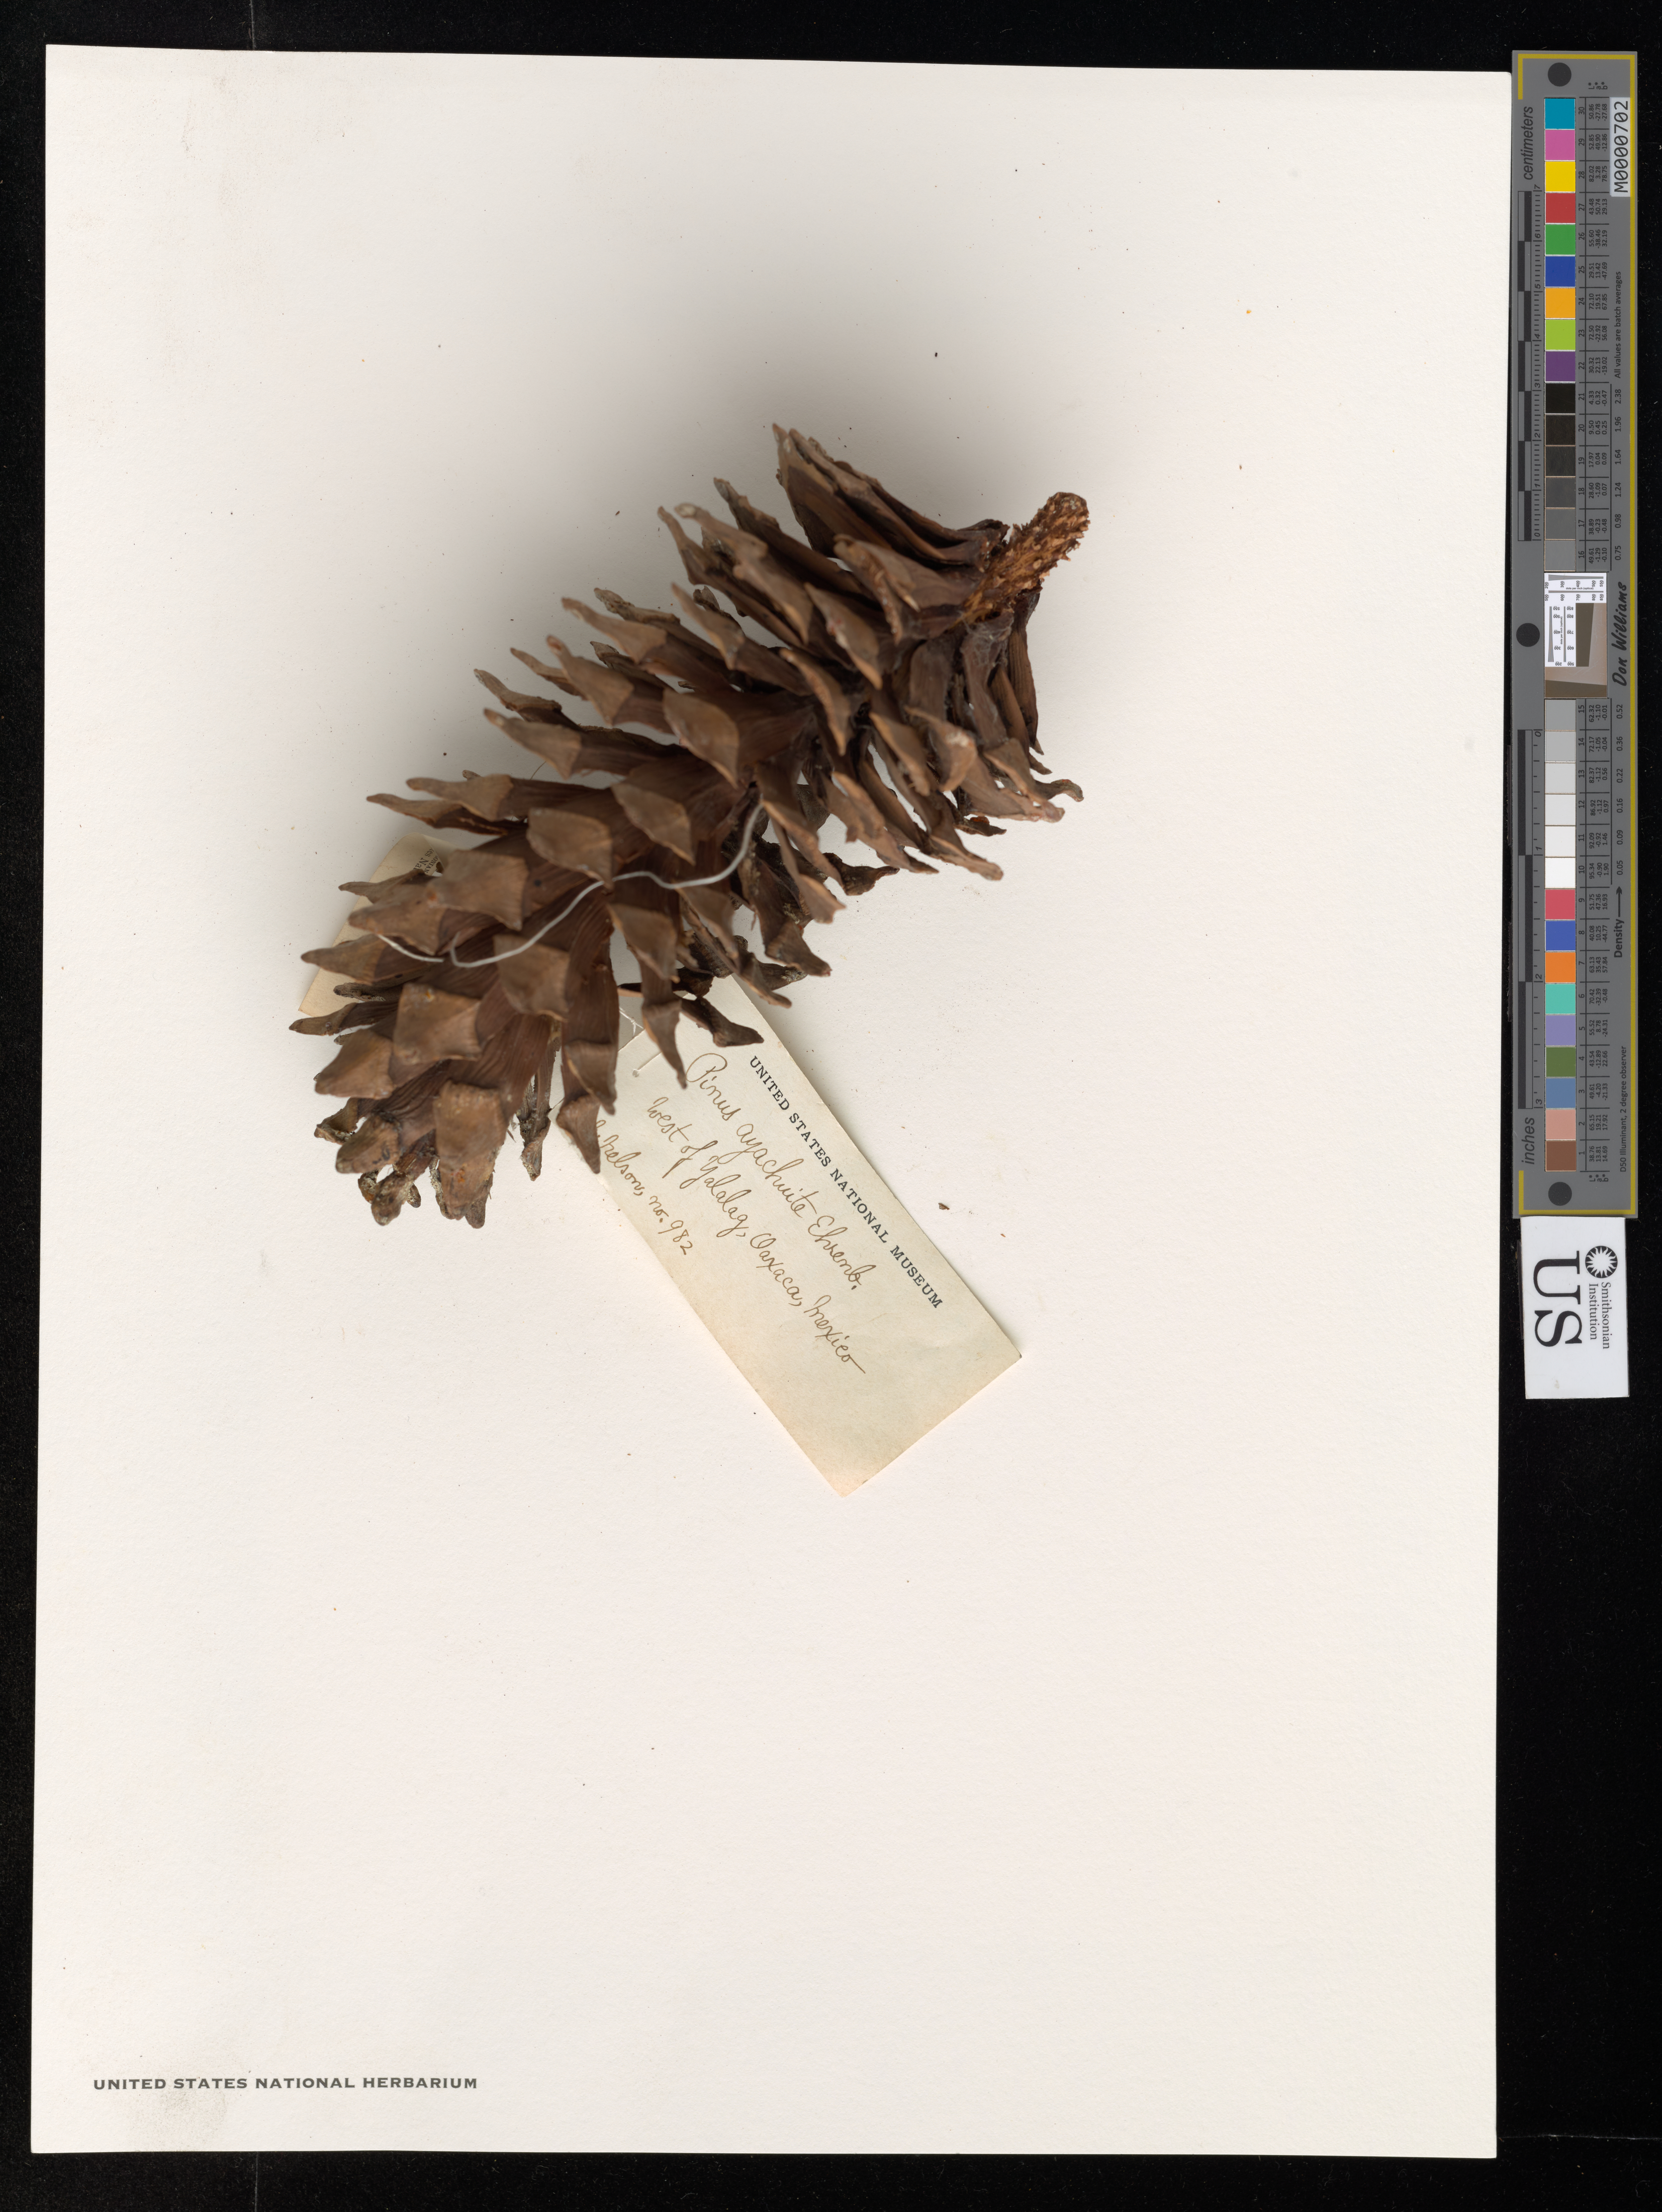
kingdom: Plantae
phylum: Tracheophyta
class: Pinopsida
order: Pinales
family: Pinaceae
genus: Pinus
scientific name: Pinus ayacahuite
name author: Ehrenb. ex Schltdl.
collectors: E. W. Nelson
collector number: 982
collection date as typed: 01 Aug 1894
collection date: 1894-08-01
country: Mexico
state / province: Oaxaca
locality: Range west of Yalalag.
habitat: Range.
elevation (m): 2743